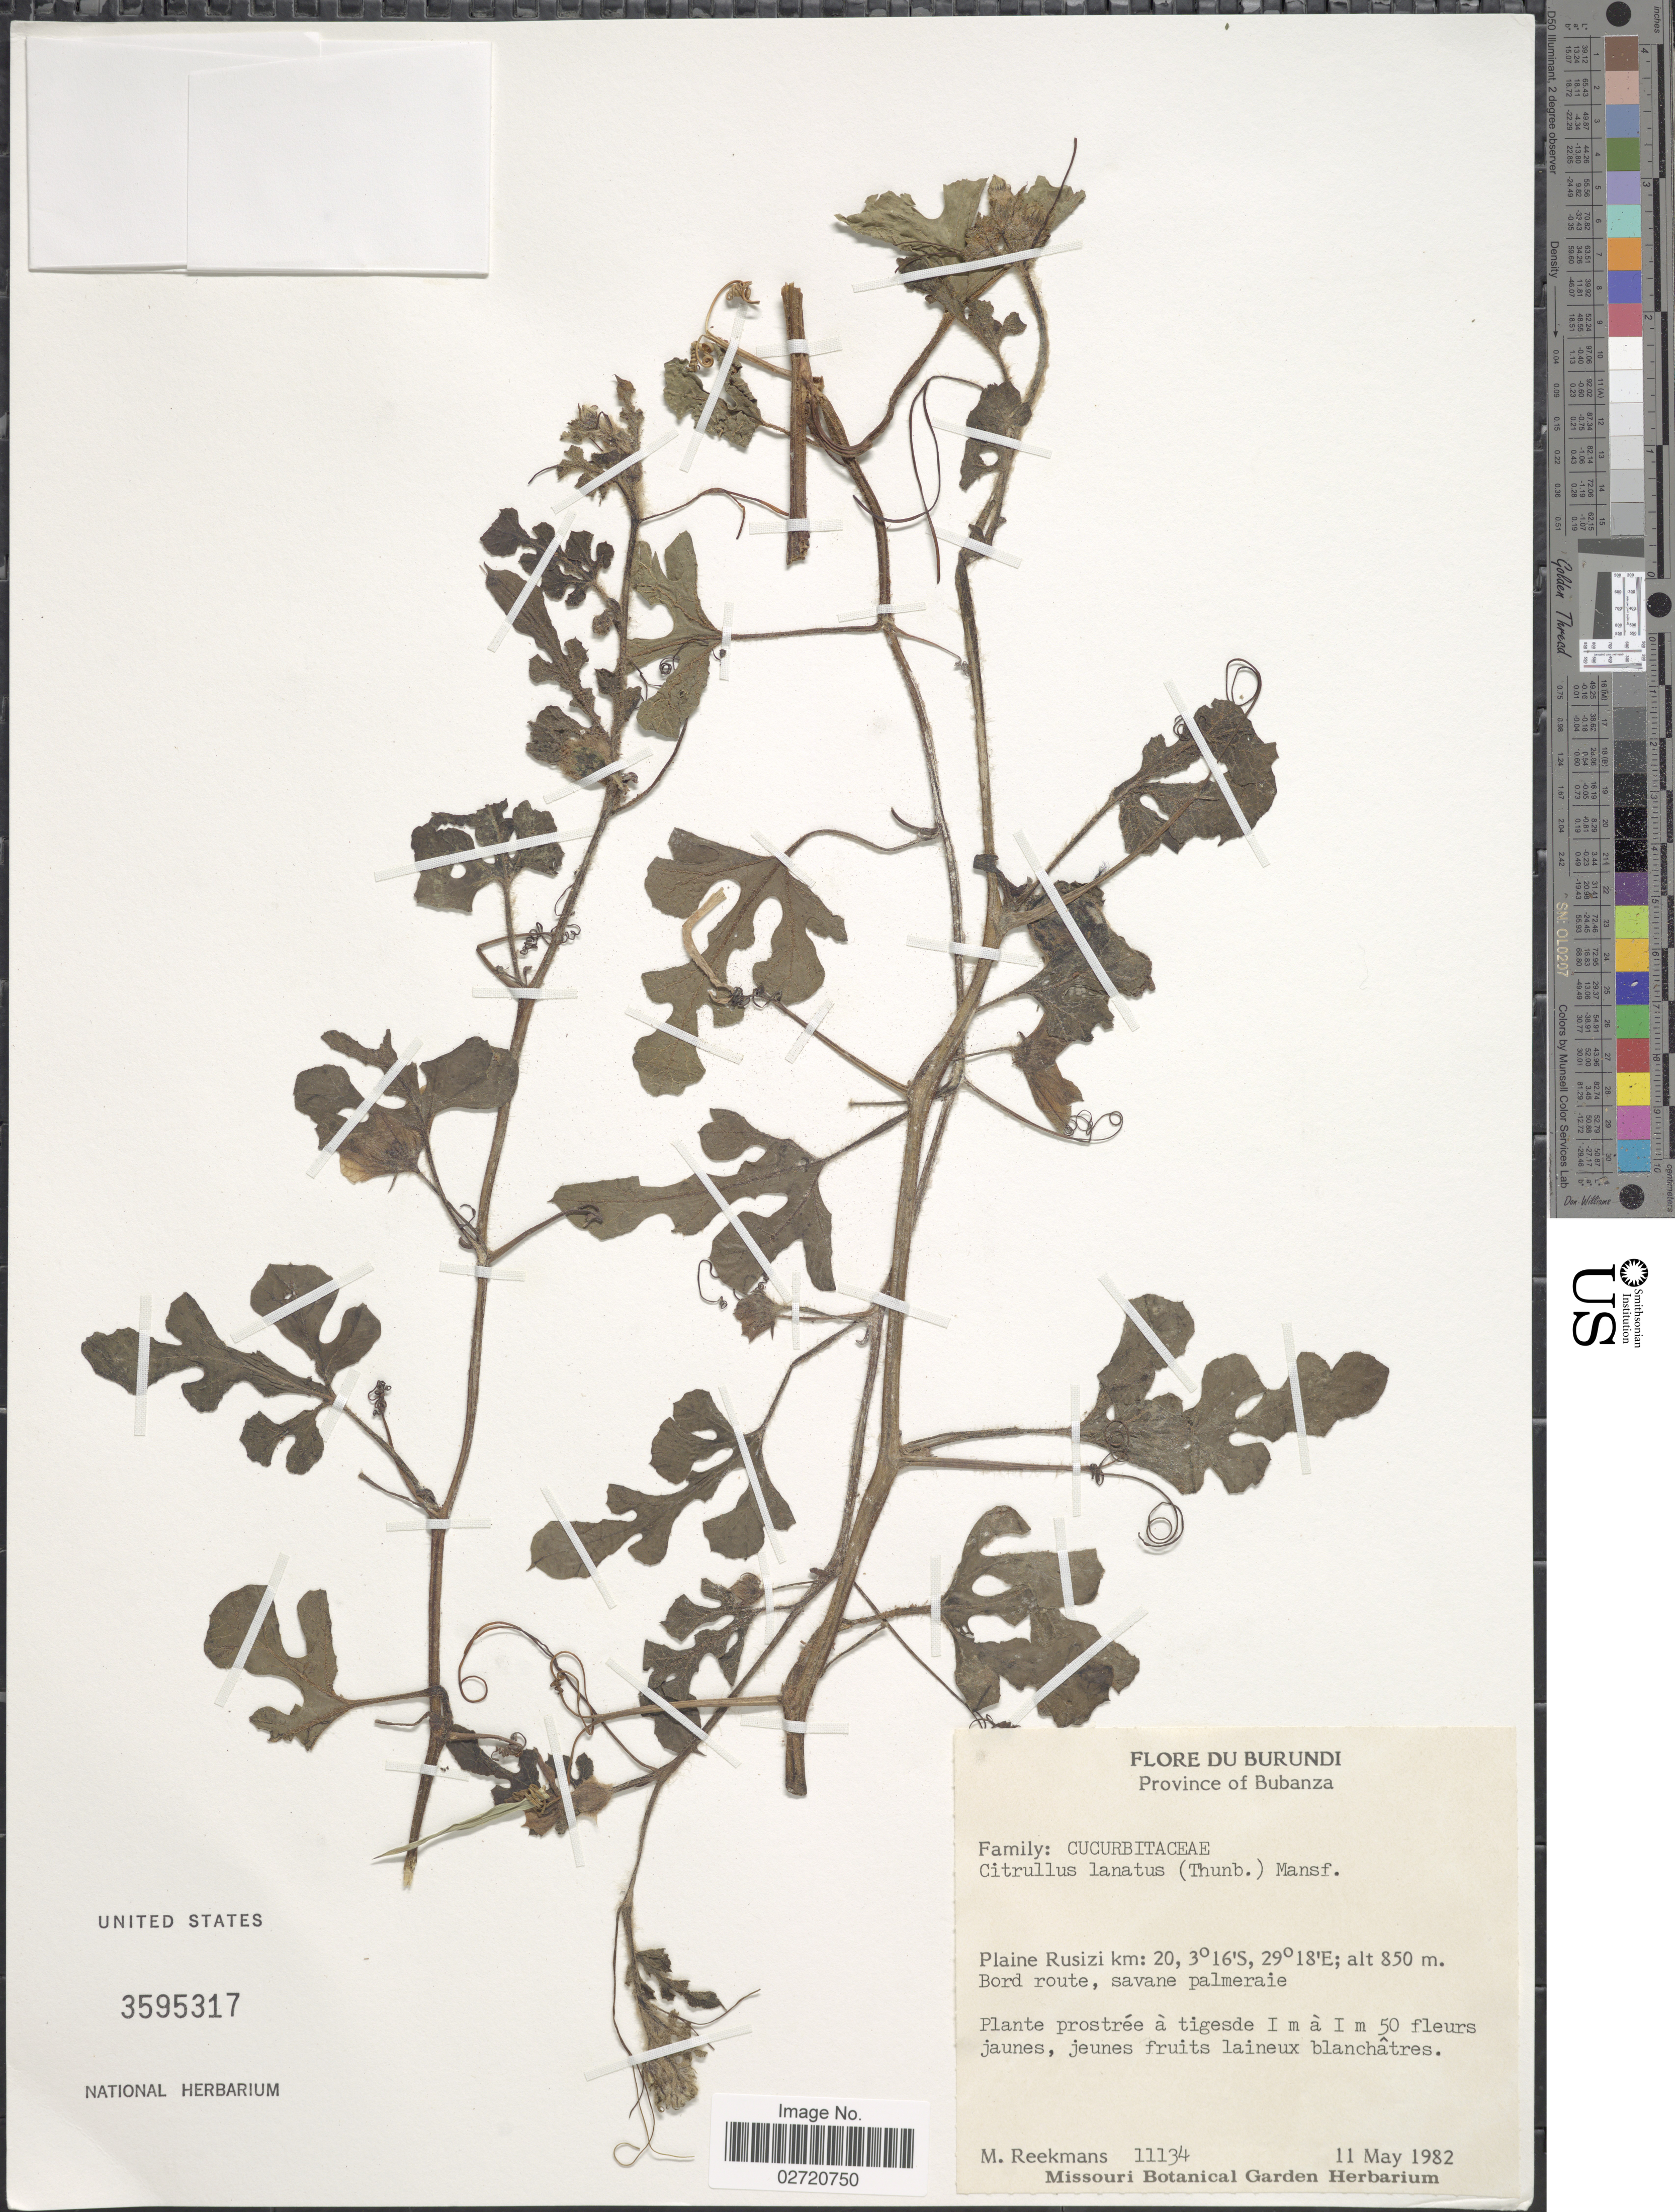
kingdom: Plantae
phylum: Tracheophyta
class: Magnoliopsida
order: Cucurbitales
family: Cucurbitaceae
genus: Citrullus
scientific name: Citrullus lanatus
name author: (Thunb.) Matsum. & Nakai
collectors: M. Reekmans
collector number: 11134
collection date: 1982-05-11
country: Burundi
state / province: Bubanza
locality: Province of Bubanza. Plaine Rusizi km: 20. Bord route, savane palmeraie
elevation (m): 850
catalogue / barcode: US 3595317